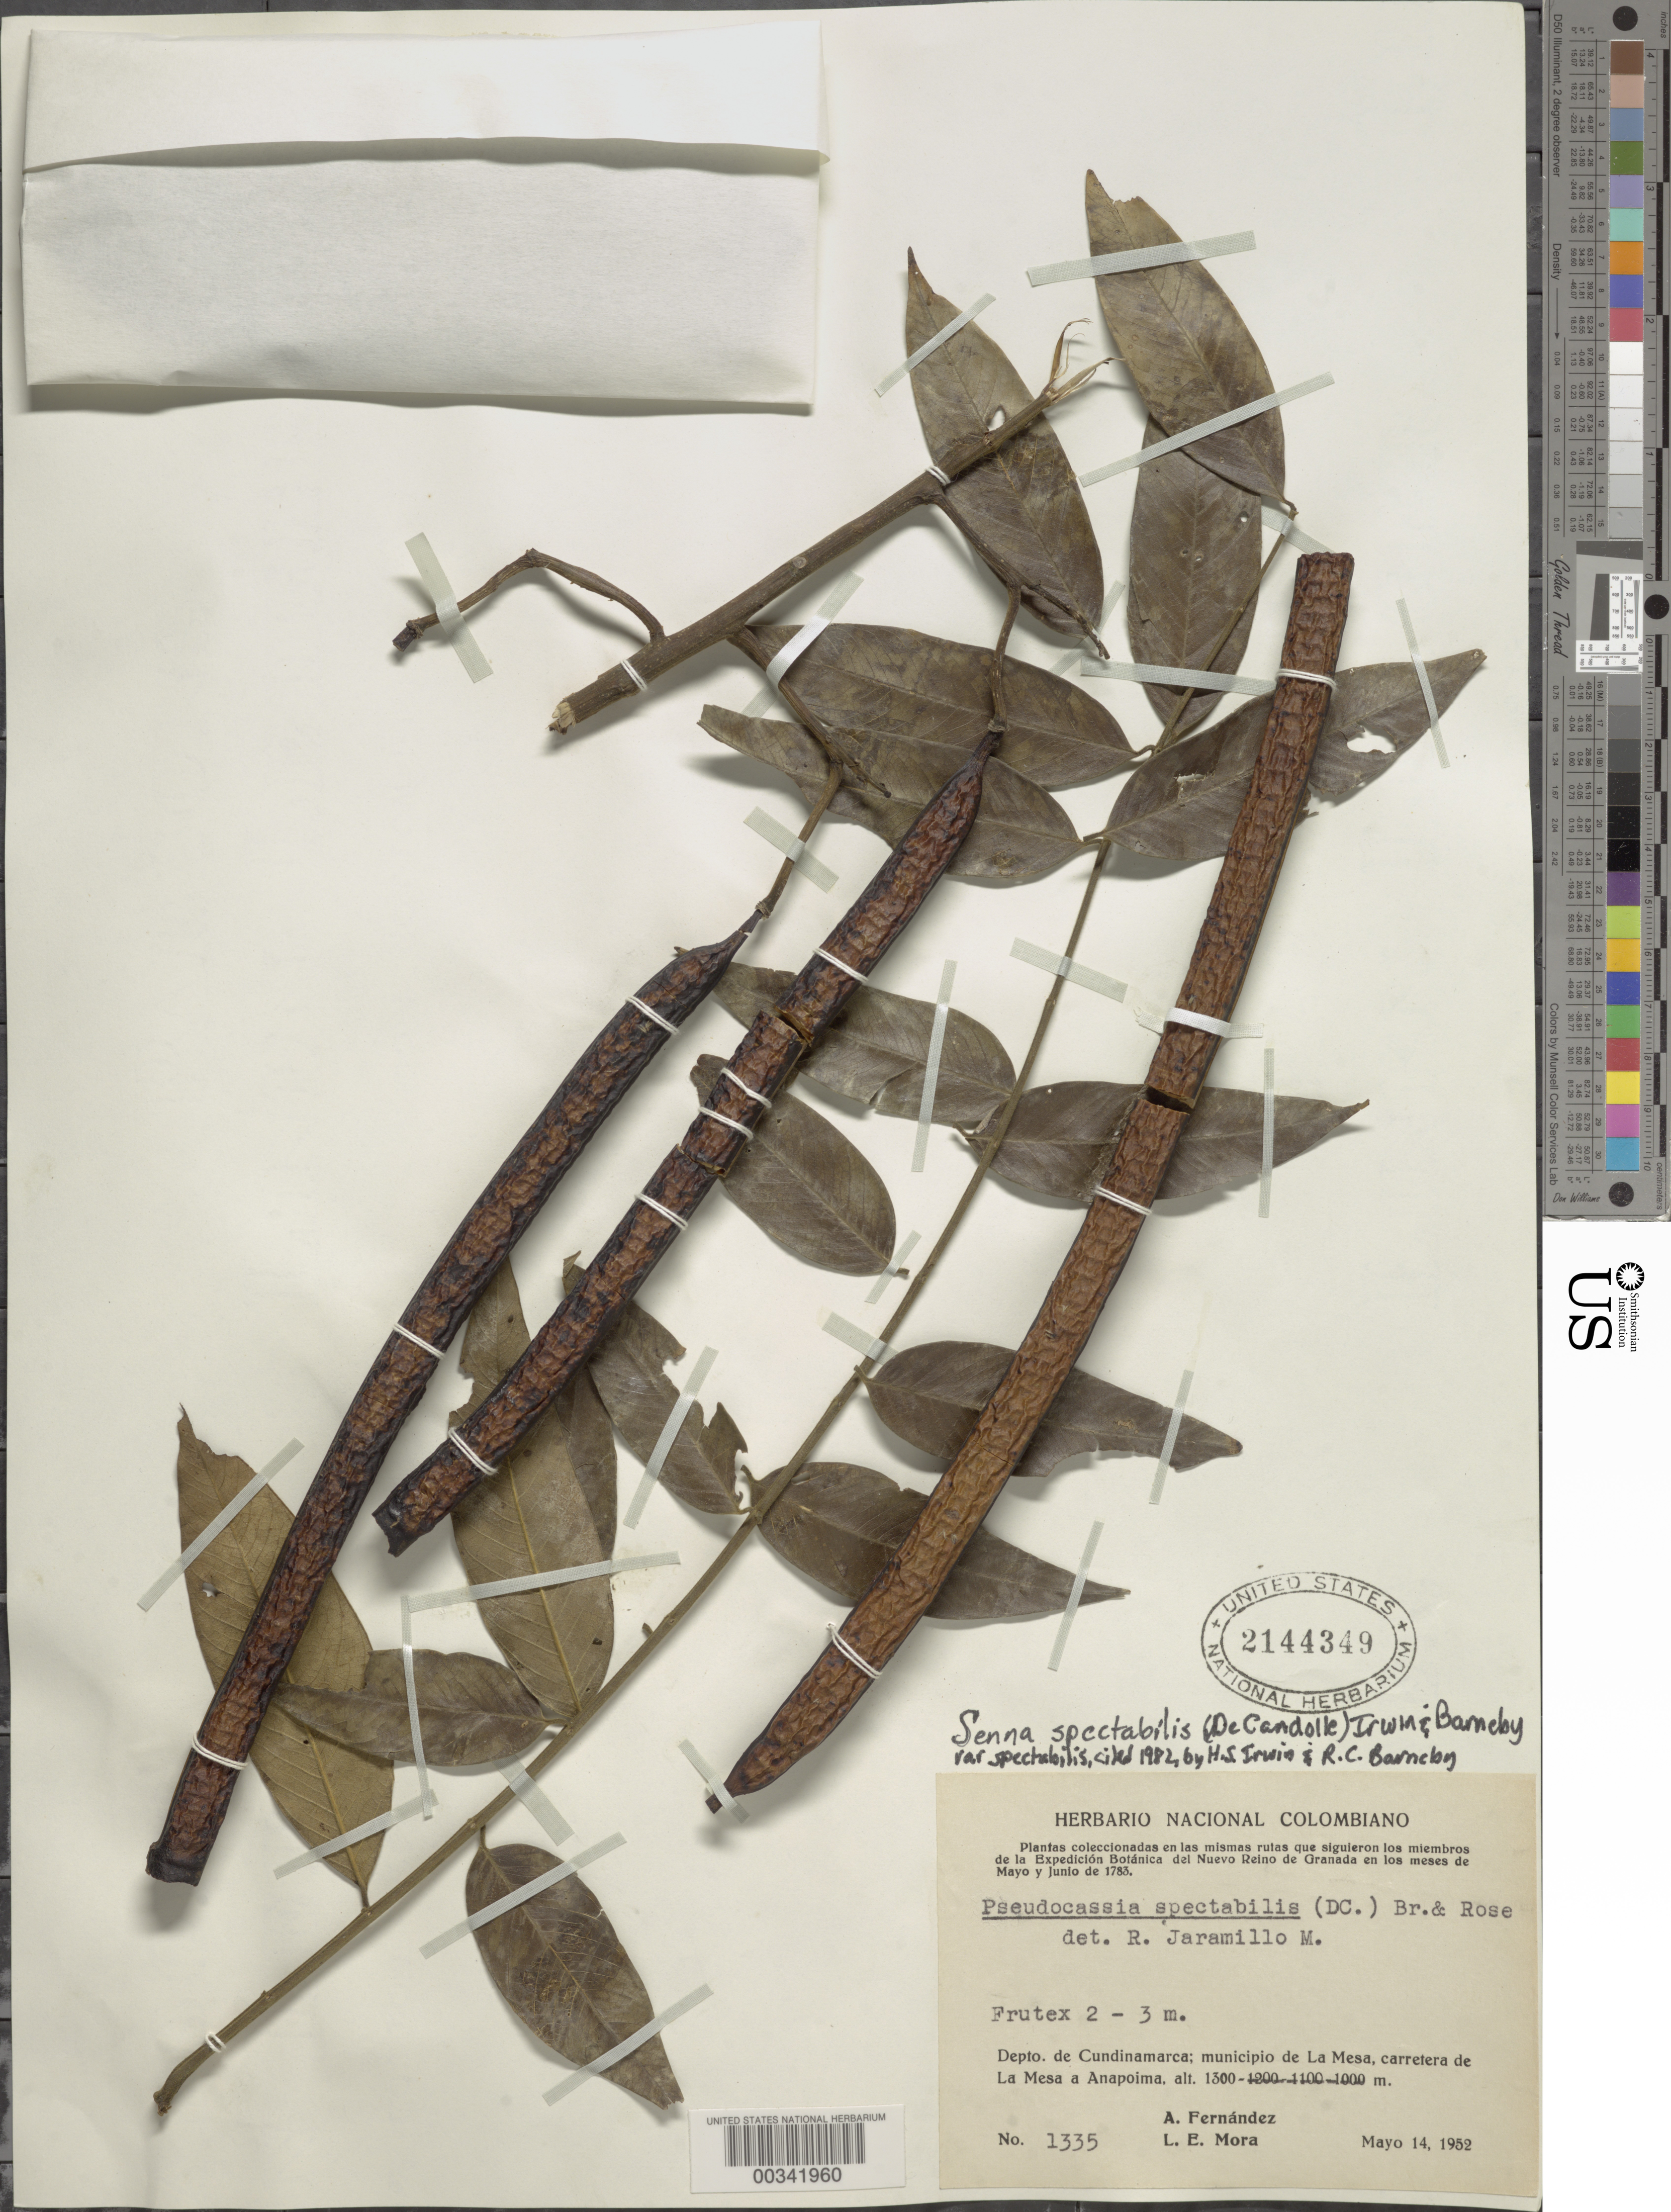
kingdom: Plantae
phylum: Tracheophyta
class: Magnoliopsida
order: Fabales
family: Fabaceae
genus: Senna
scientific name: Senna spectabilis var. spectabilis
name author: (DC.) H.S. Irwin & Barneby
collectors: Á. Fernández & L. E. Mora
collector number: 1335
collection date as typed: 14 May 1952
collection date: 1952-05-14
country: Colombia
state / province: Cundinamarca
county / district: La Mesa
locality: Carretera de La Mesa a Anapoima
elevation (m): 1300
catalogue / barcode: US 2144349